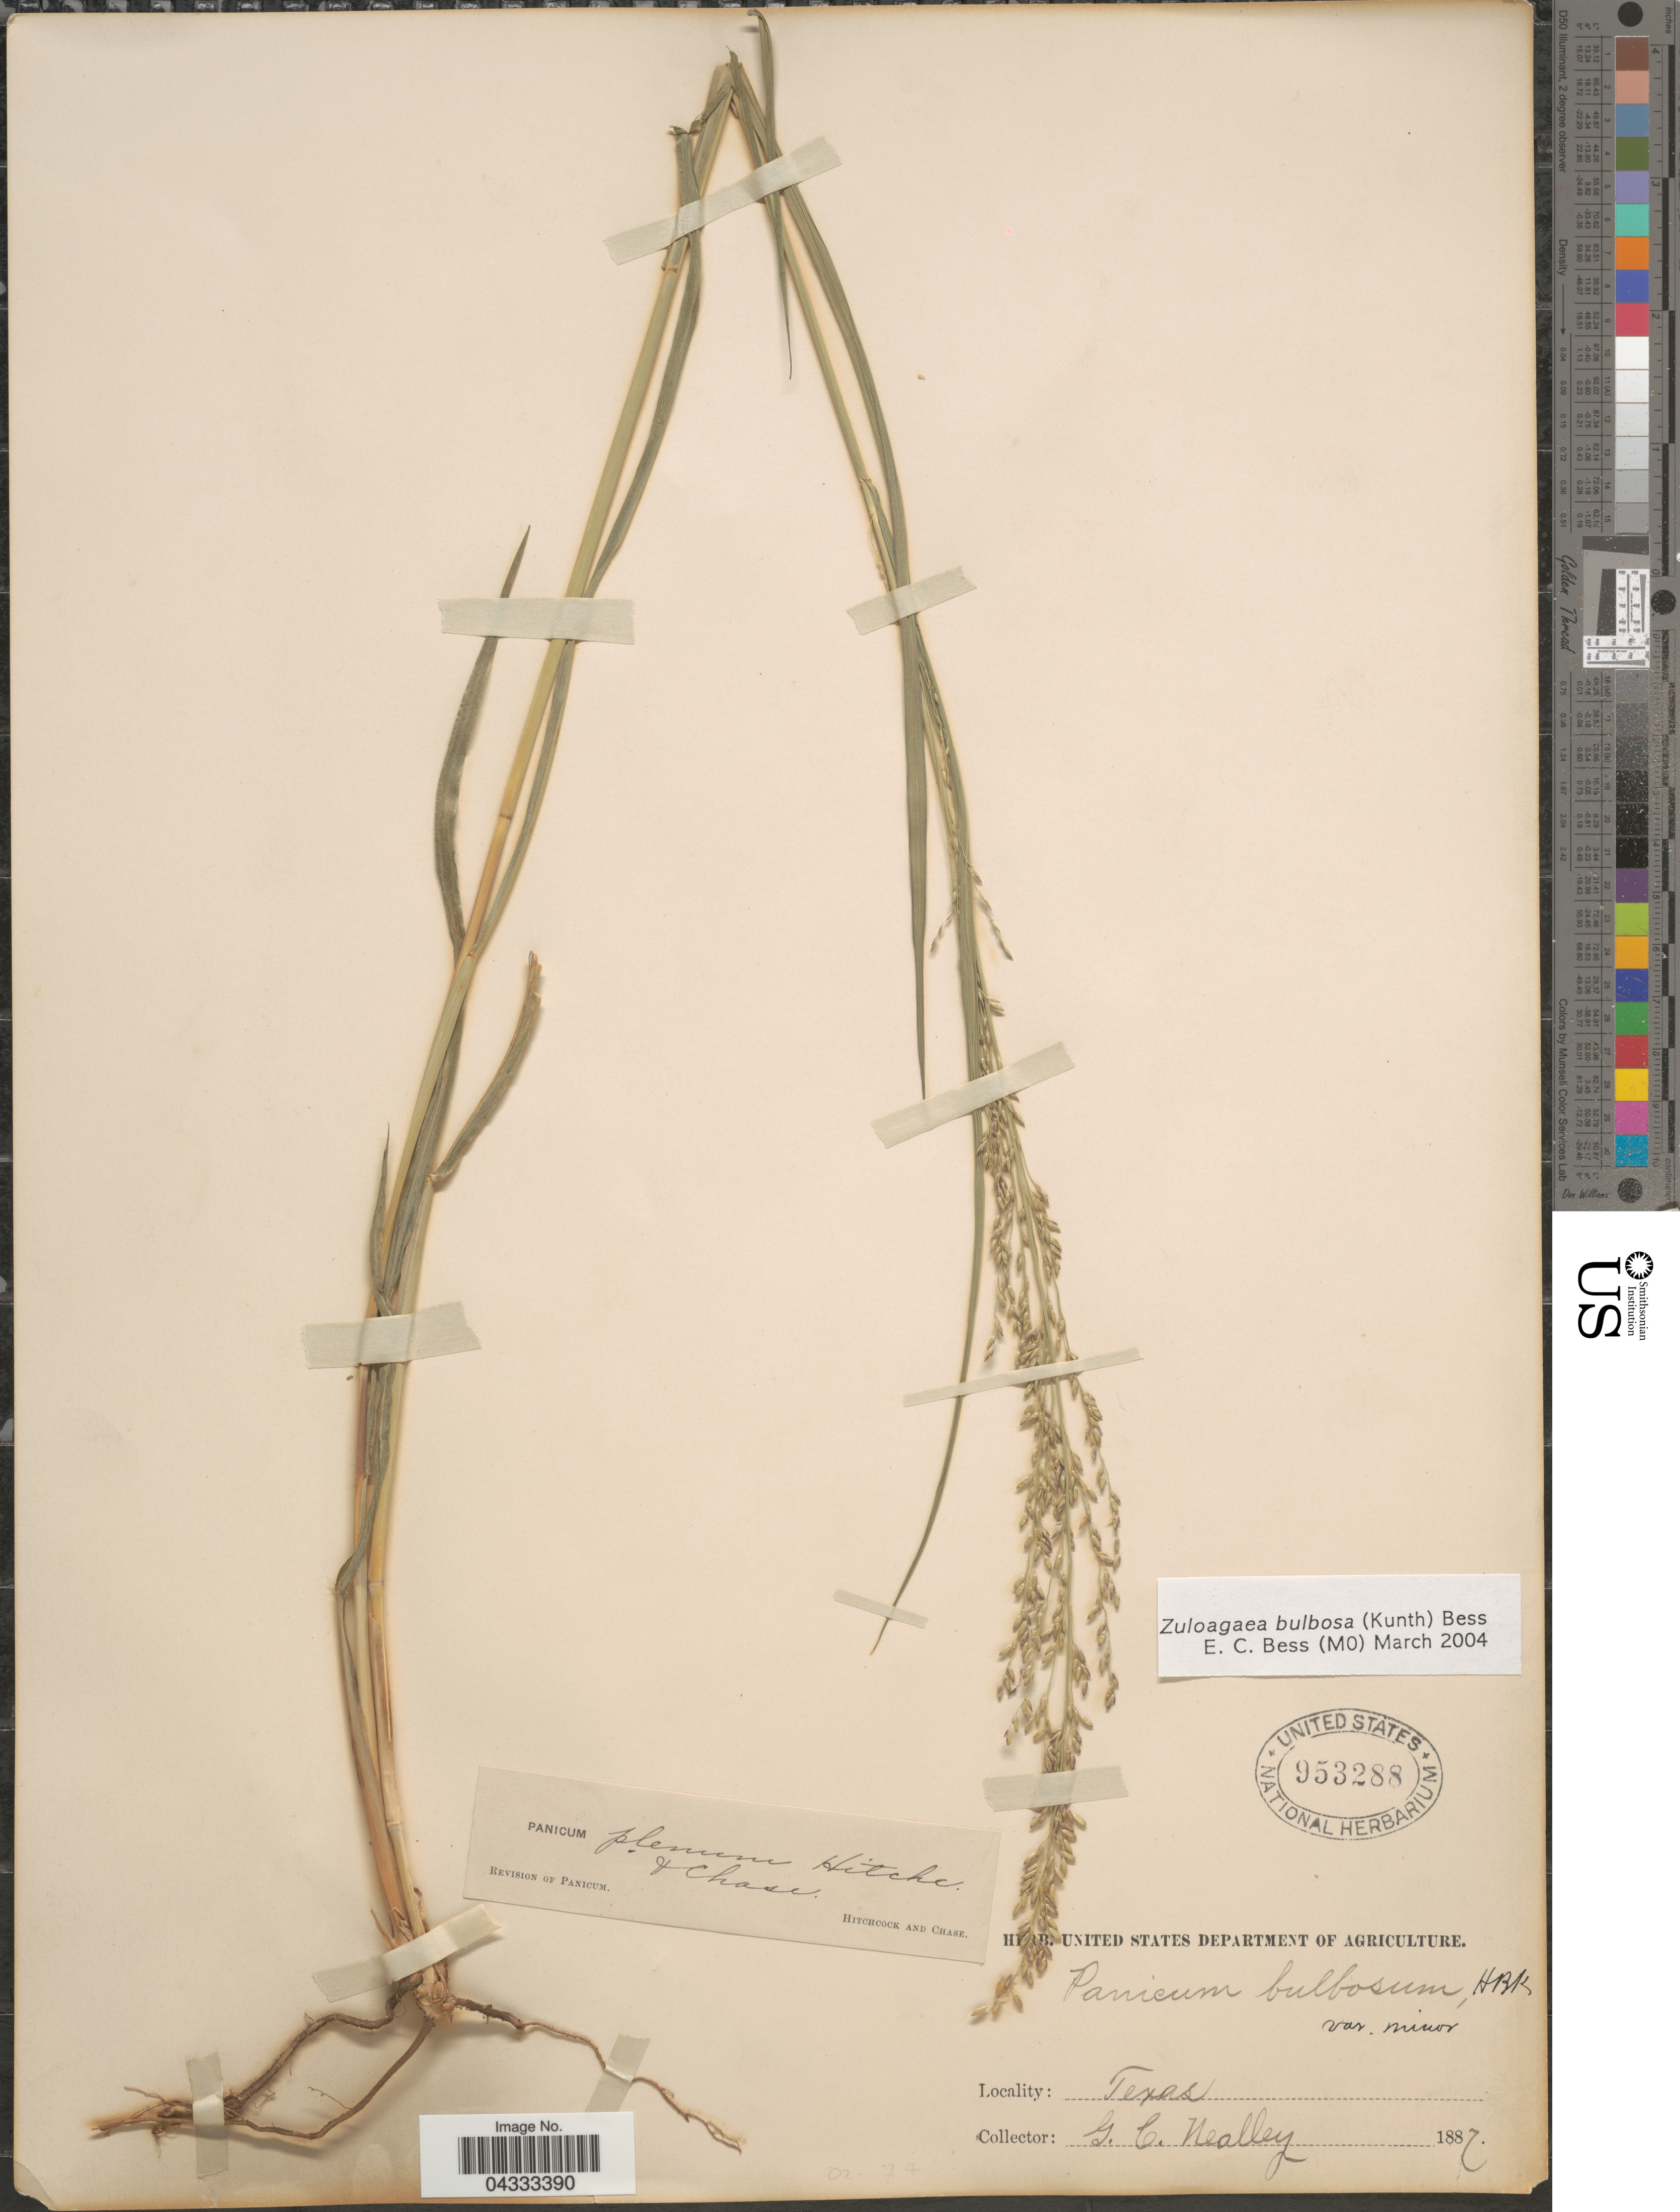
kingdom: Plantae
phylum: Tracheophyta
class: Liliopsida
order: Poales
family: Poaceae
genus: Zuloagaea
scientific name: Zuloagaea bulbosa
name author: (Kunth) E. Bess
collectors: G. C. Nealley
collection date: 1887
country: United States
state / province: Texas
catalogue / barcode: US 953288